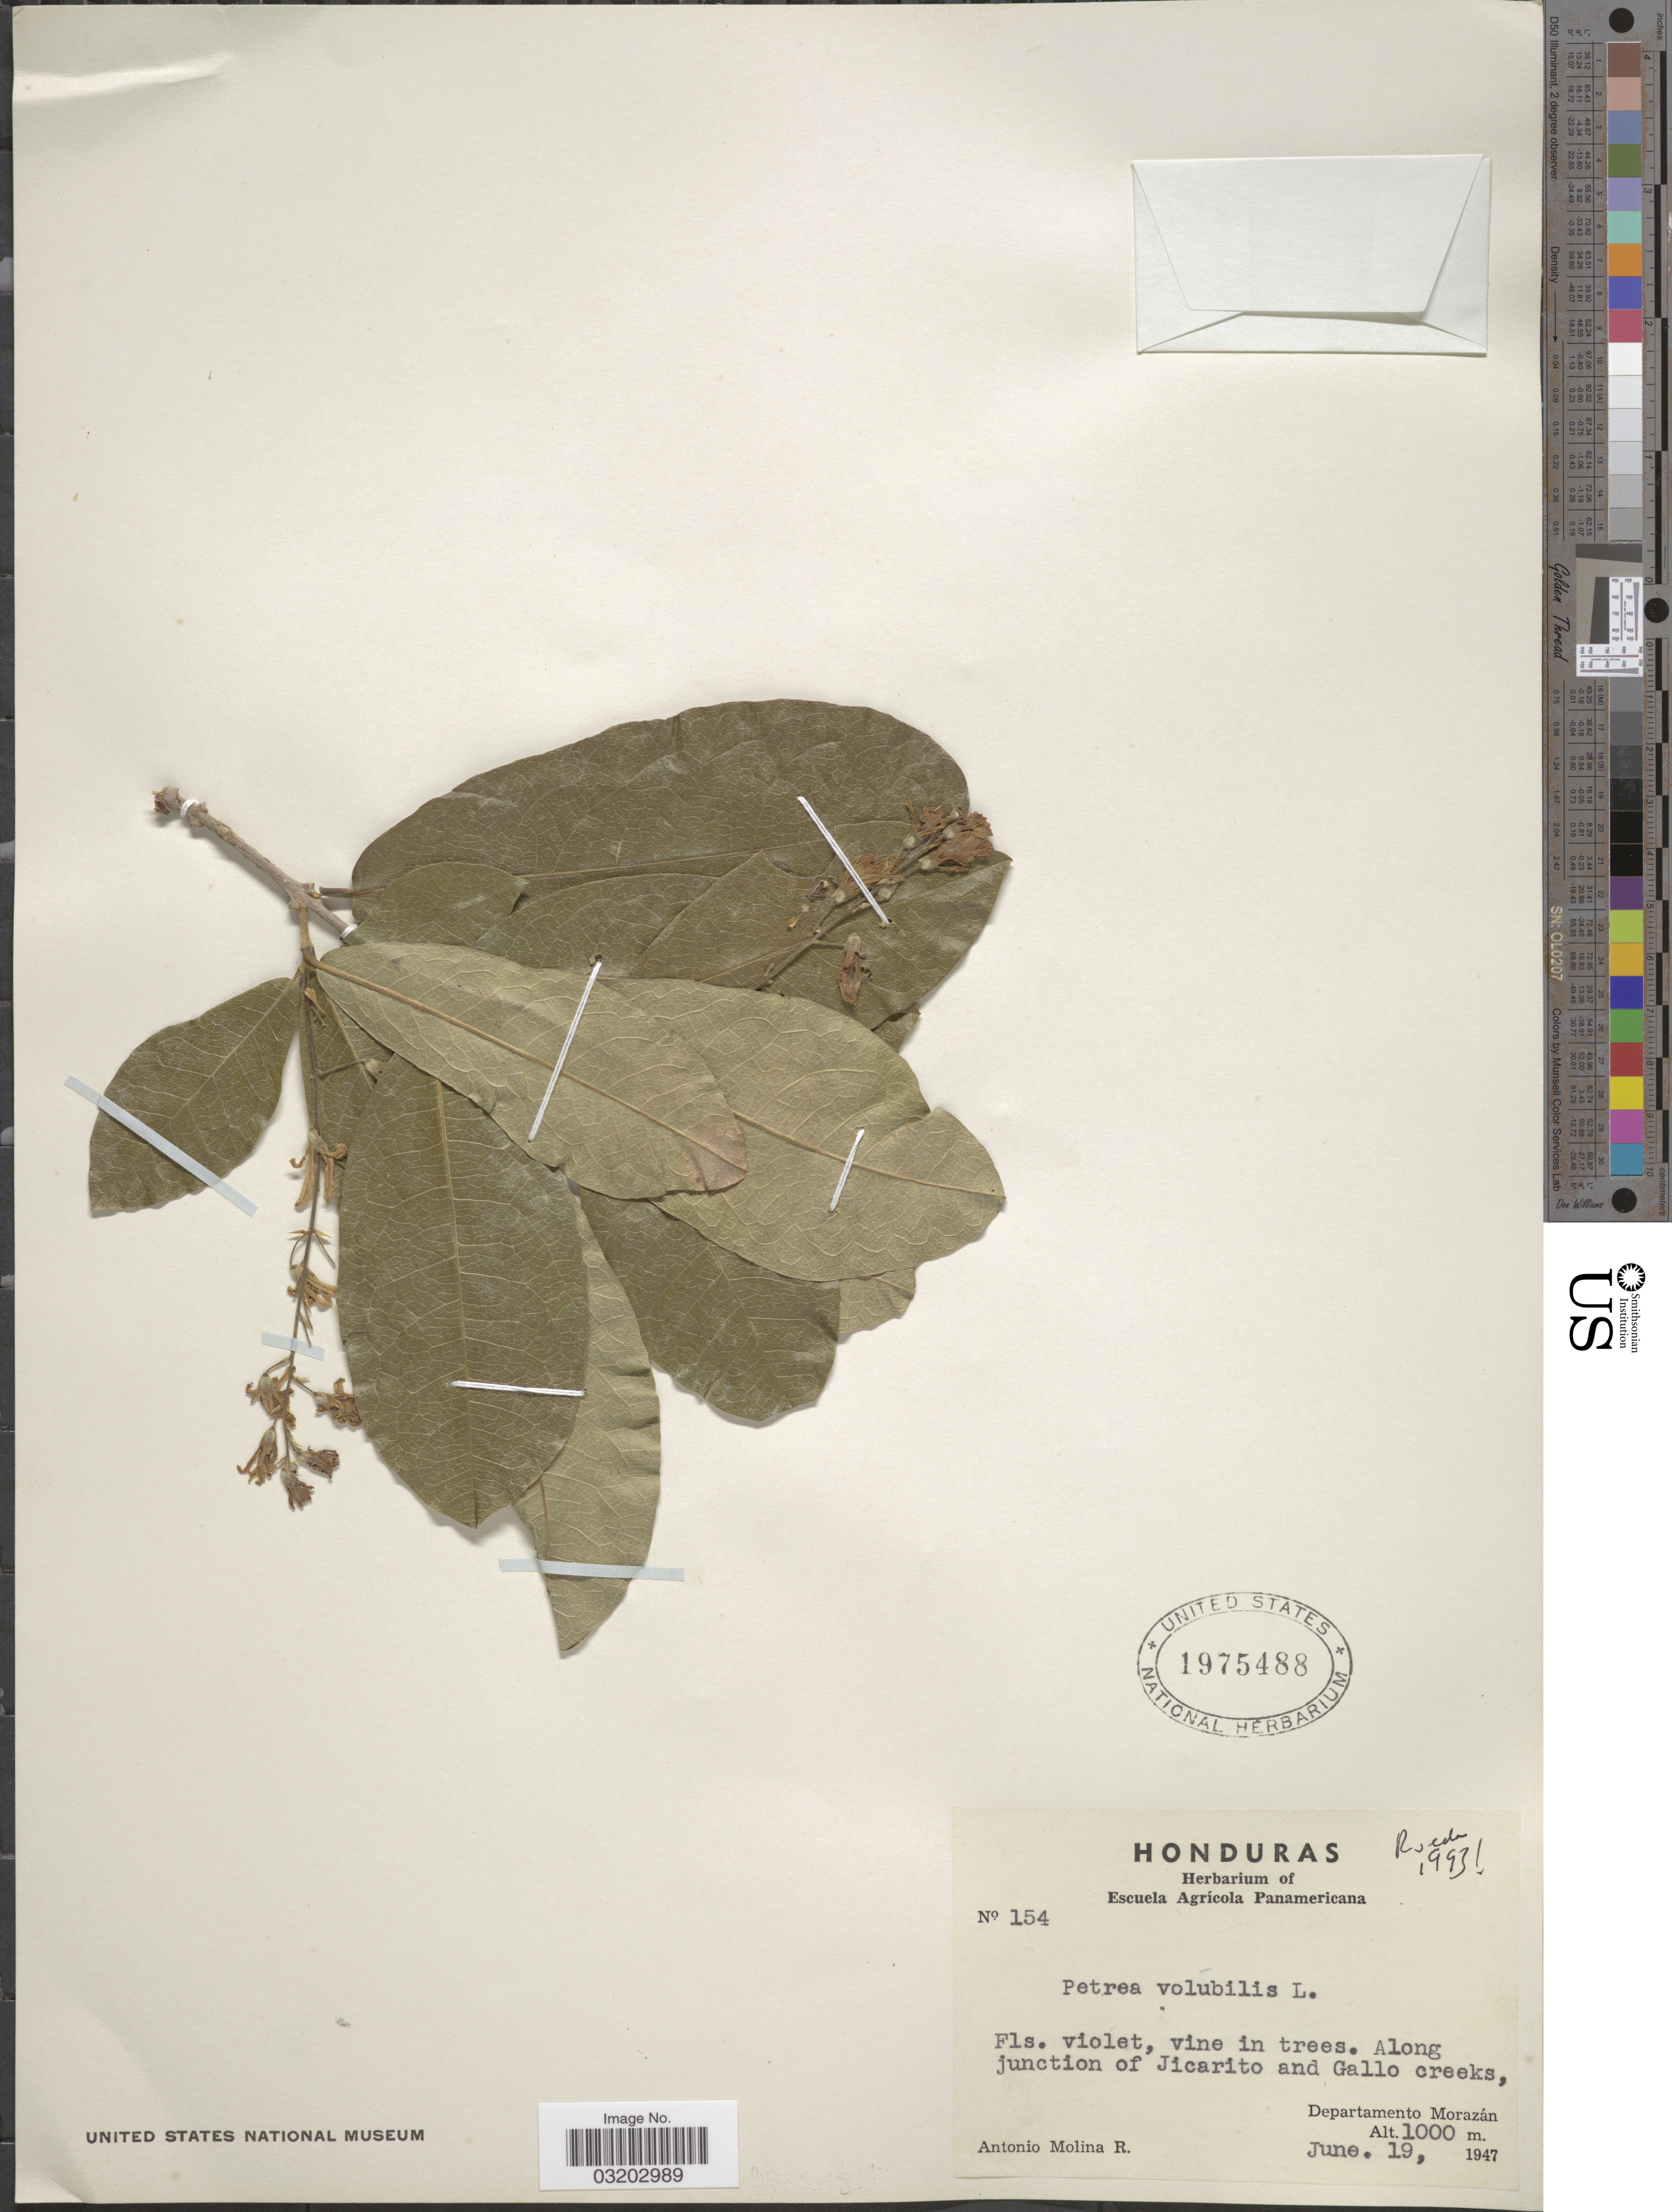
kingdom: Plantae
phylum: Tracheophyta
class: Magnoliopsida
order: Lamiales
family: Verbenaceae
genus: Petrea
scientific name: Petrea volubilis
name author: L.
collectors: A. Molina R.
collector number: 154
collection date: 1947-06-19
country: Honduras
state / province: Fco. Morazán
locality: Along junction of Jicarito and Gallo creeks, Departamento Morazán.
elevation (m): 1000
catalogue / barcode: US 1975488